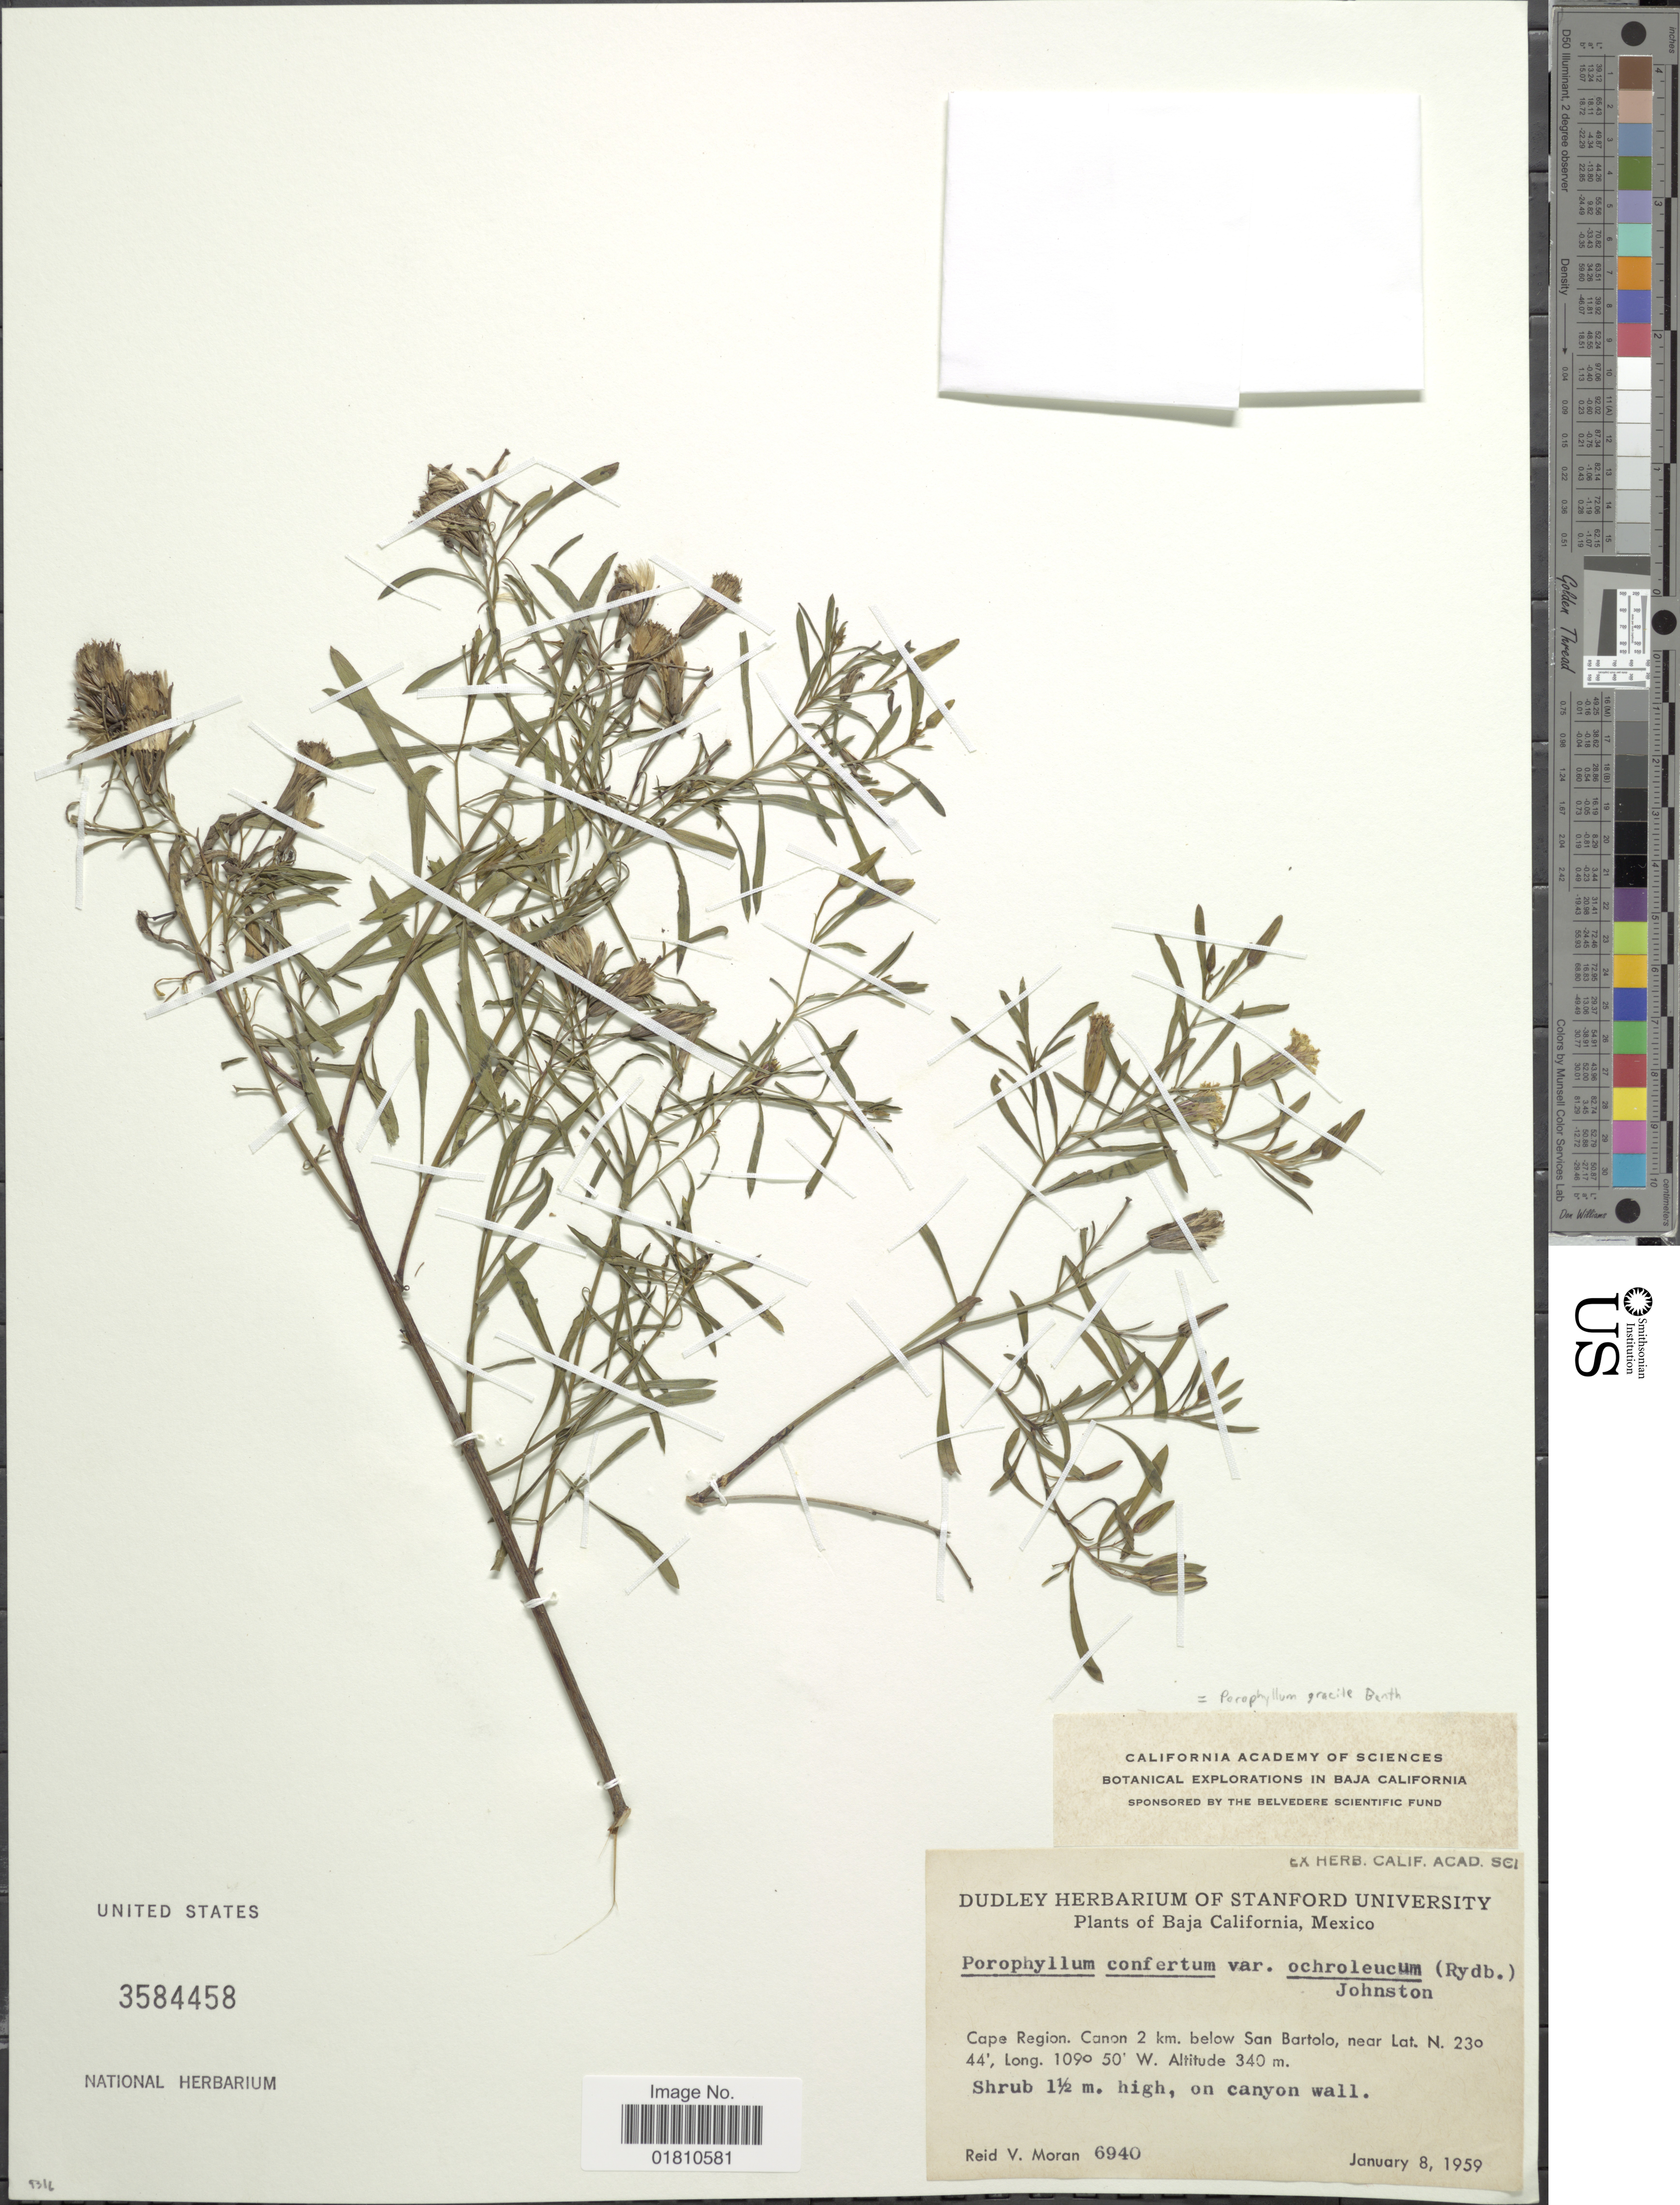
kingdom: Plantae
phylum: Tracheophyta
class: Magnoliopsida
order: Asterales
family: Asteraceae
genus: Porophyllum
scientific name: Porophyllum gracile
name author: Benth.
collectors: R. V. Moran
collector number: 6940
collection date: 1959-01-08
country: Mexico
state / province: Baja California Sur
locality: Cape Region, Canon 2 km. below San Bartolo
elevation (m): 340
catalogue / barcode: US 3584458